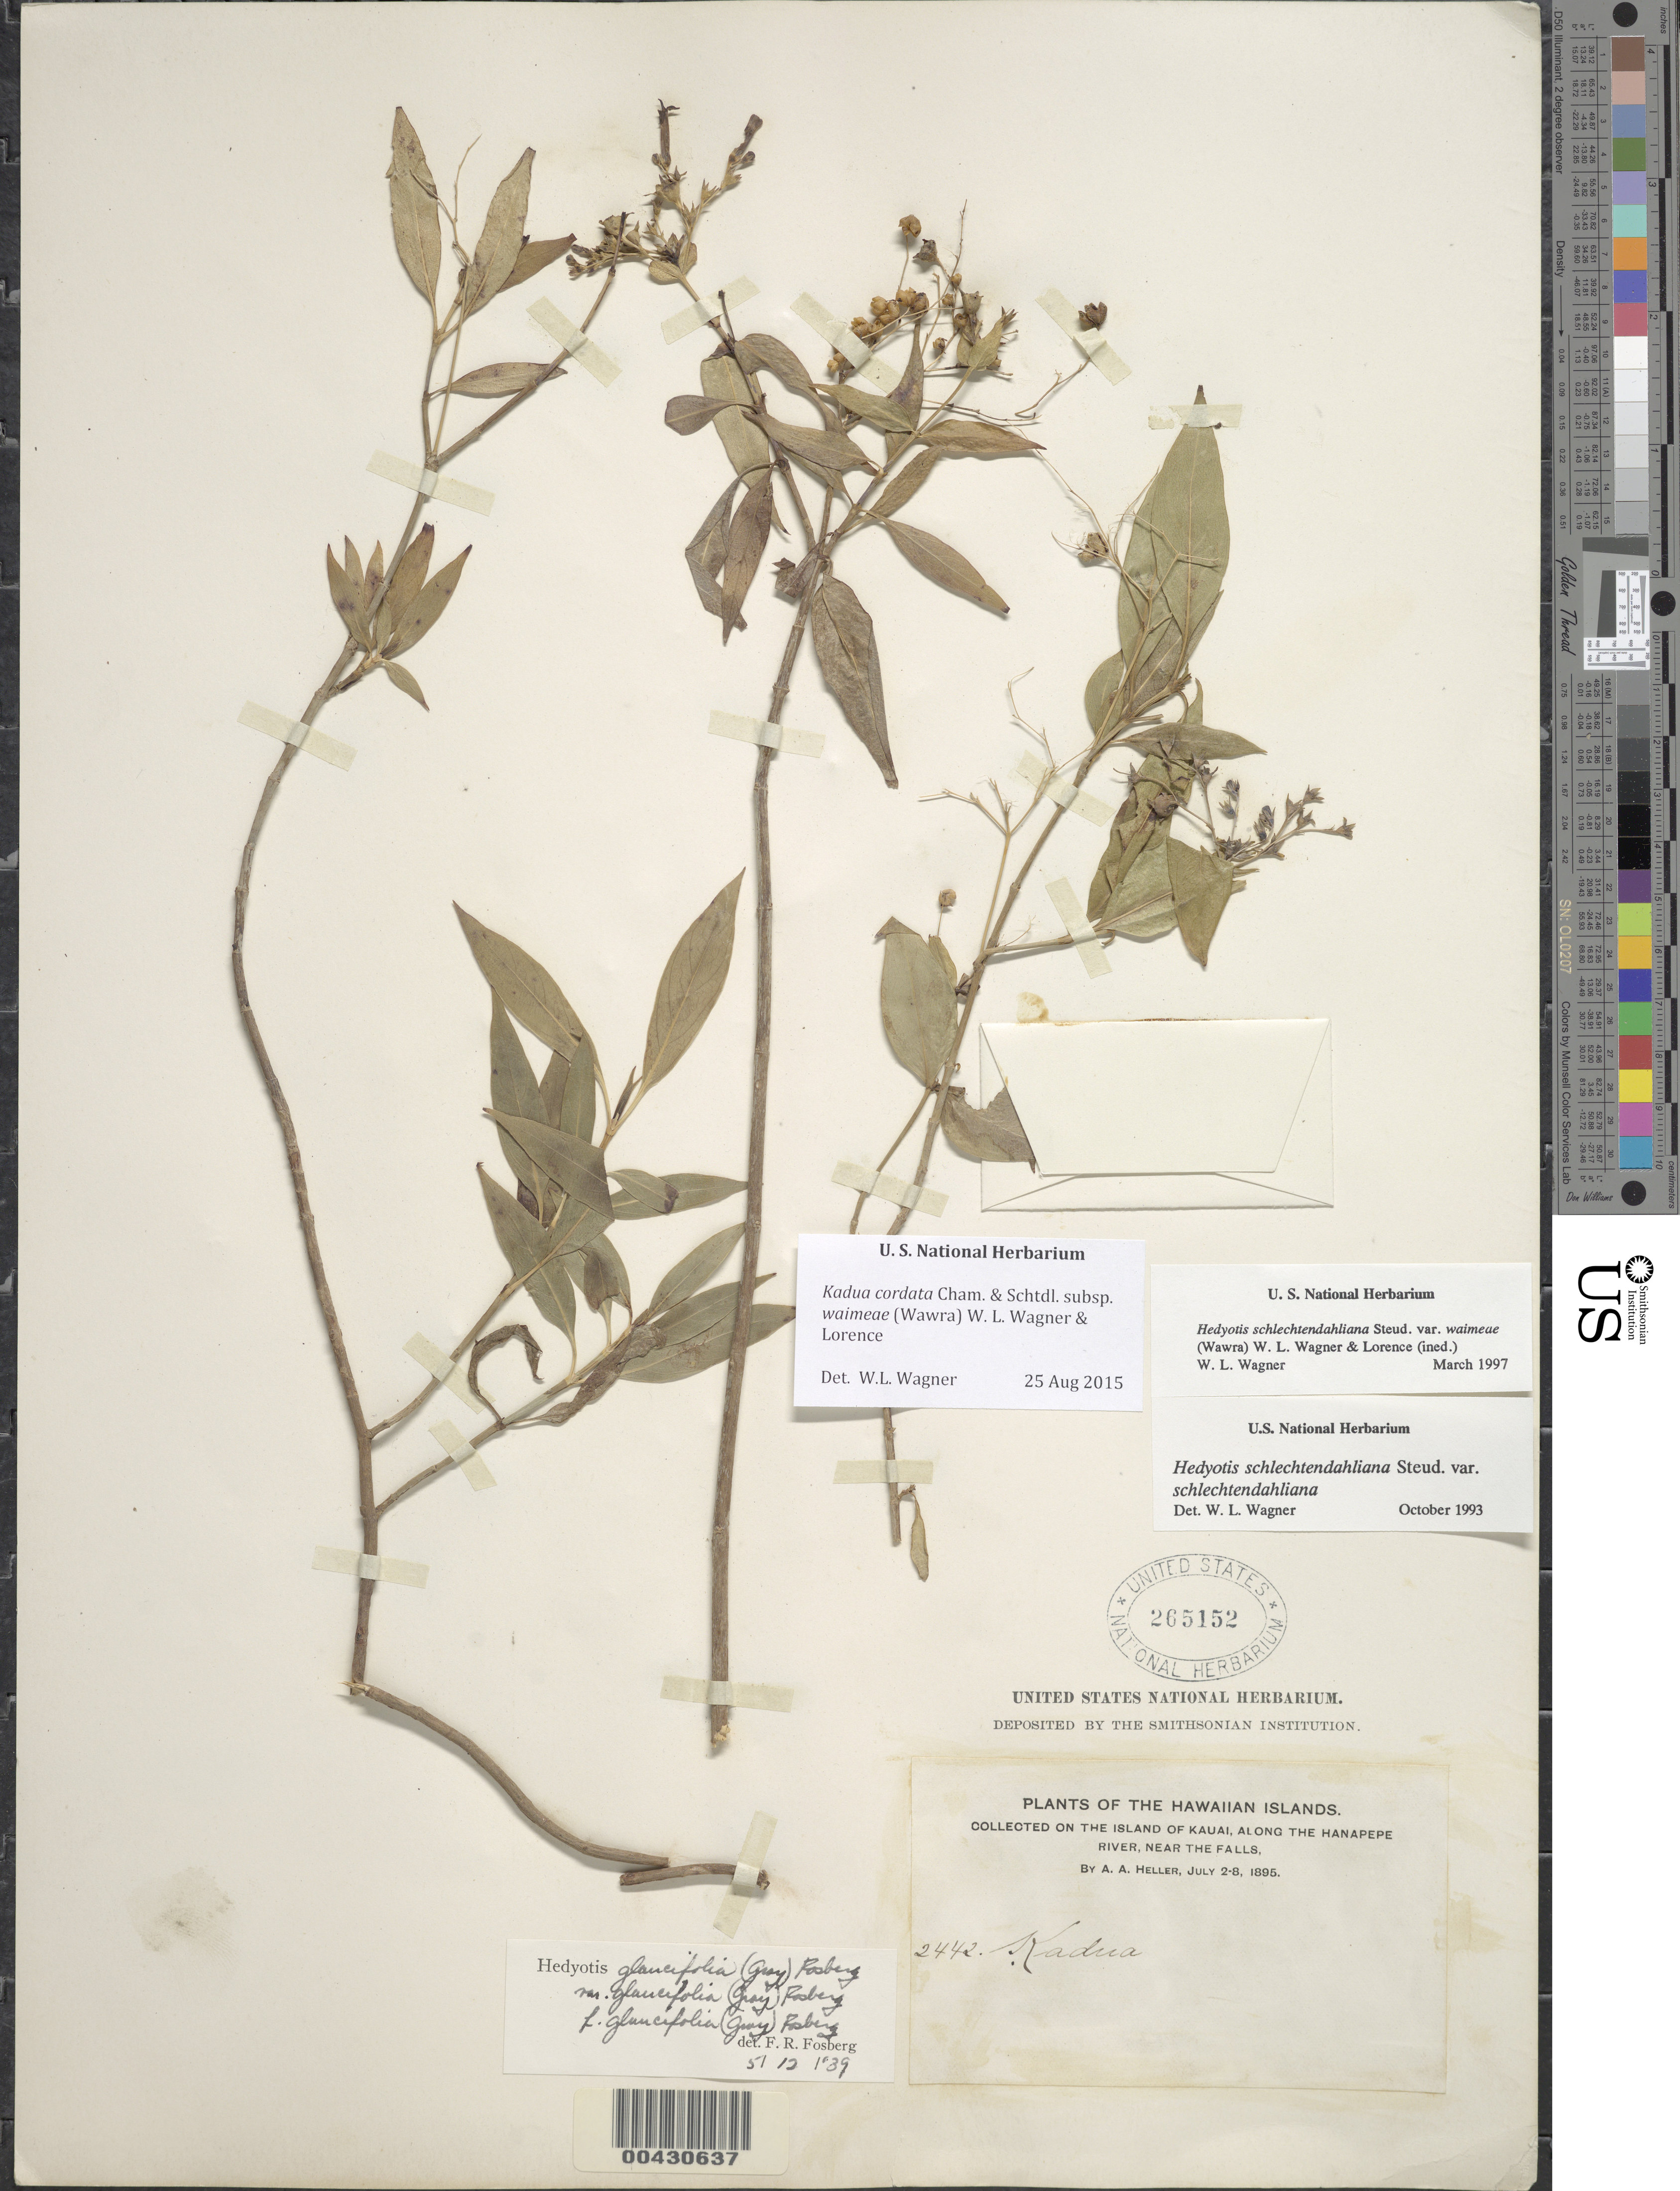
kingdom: Plantae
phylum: Tracheophyta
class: Magnoliopsida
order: Gentianales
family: Rubiaceae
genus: Kadua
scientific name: Kadua cordata subsp. waimeae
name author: (Wawra) W.L. Wagner & Lorence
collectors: A. A. Heller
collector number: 2442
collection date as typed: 2 Jul 1895 to 8 Jul 1895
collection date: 1895-07-02/1895-07-08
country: United States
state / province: Hawaii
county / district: Kauai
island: Kaua'i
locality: Along the Hanapepe River, near the falls.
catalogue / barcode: US 265152